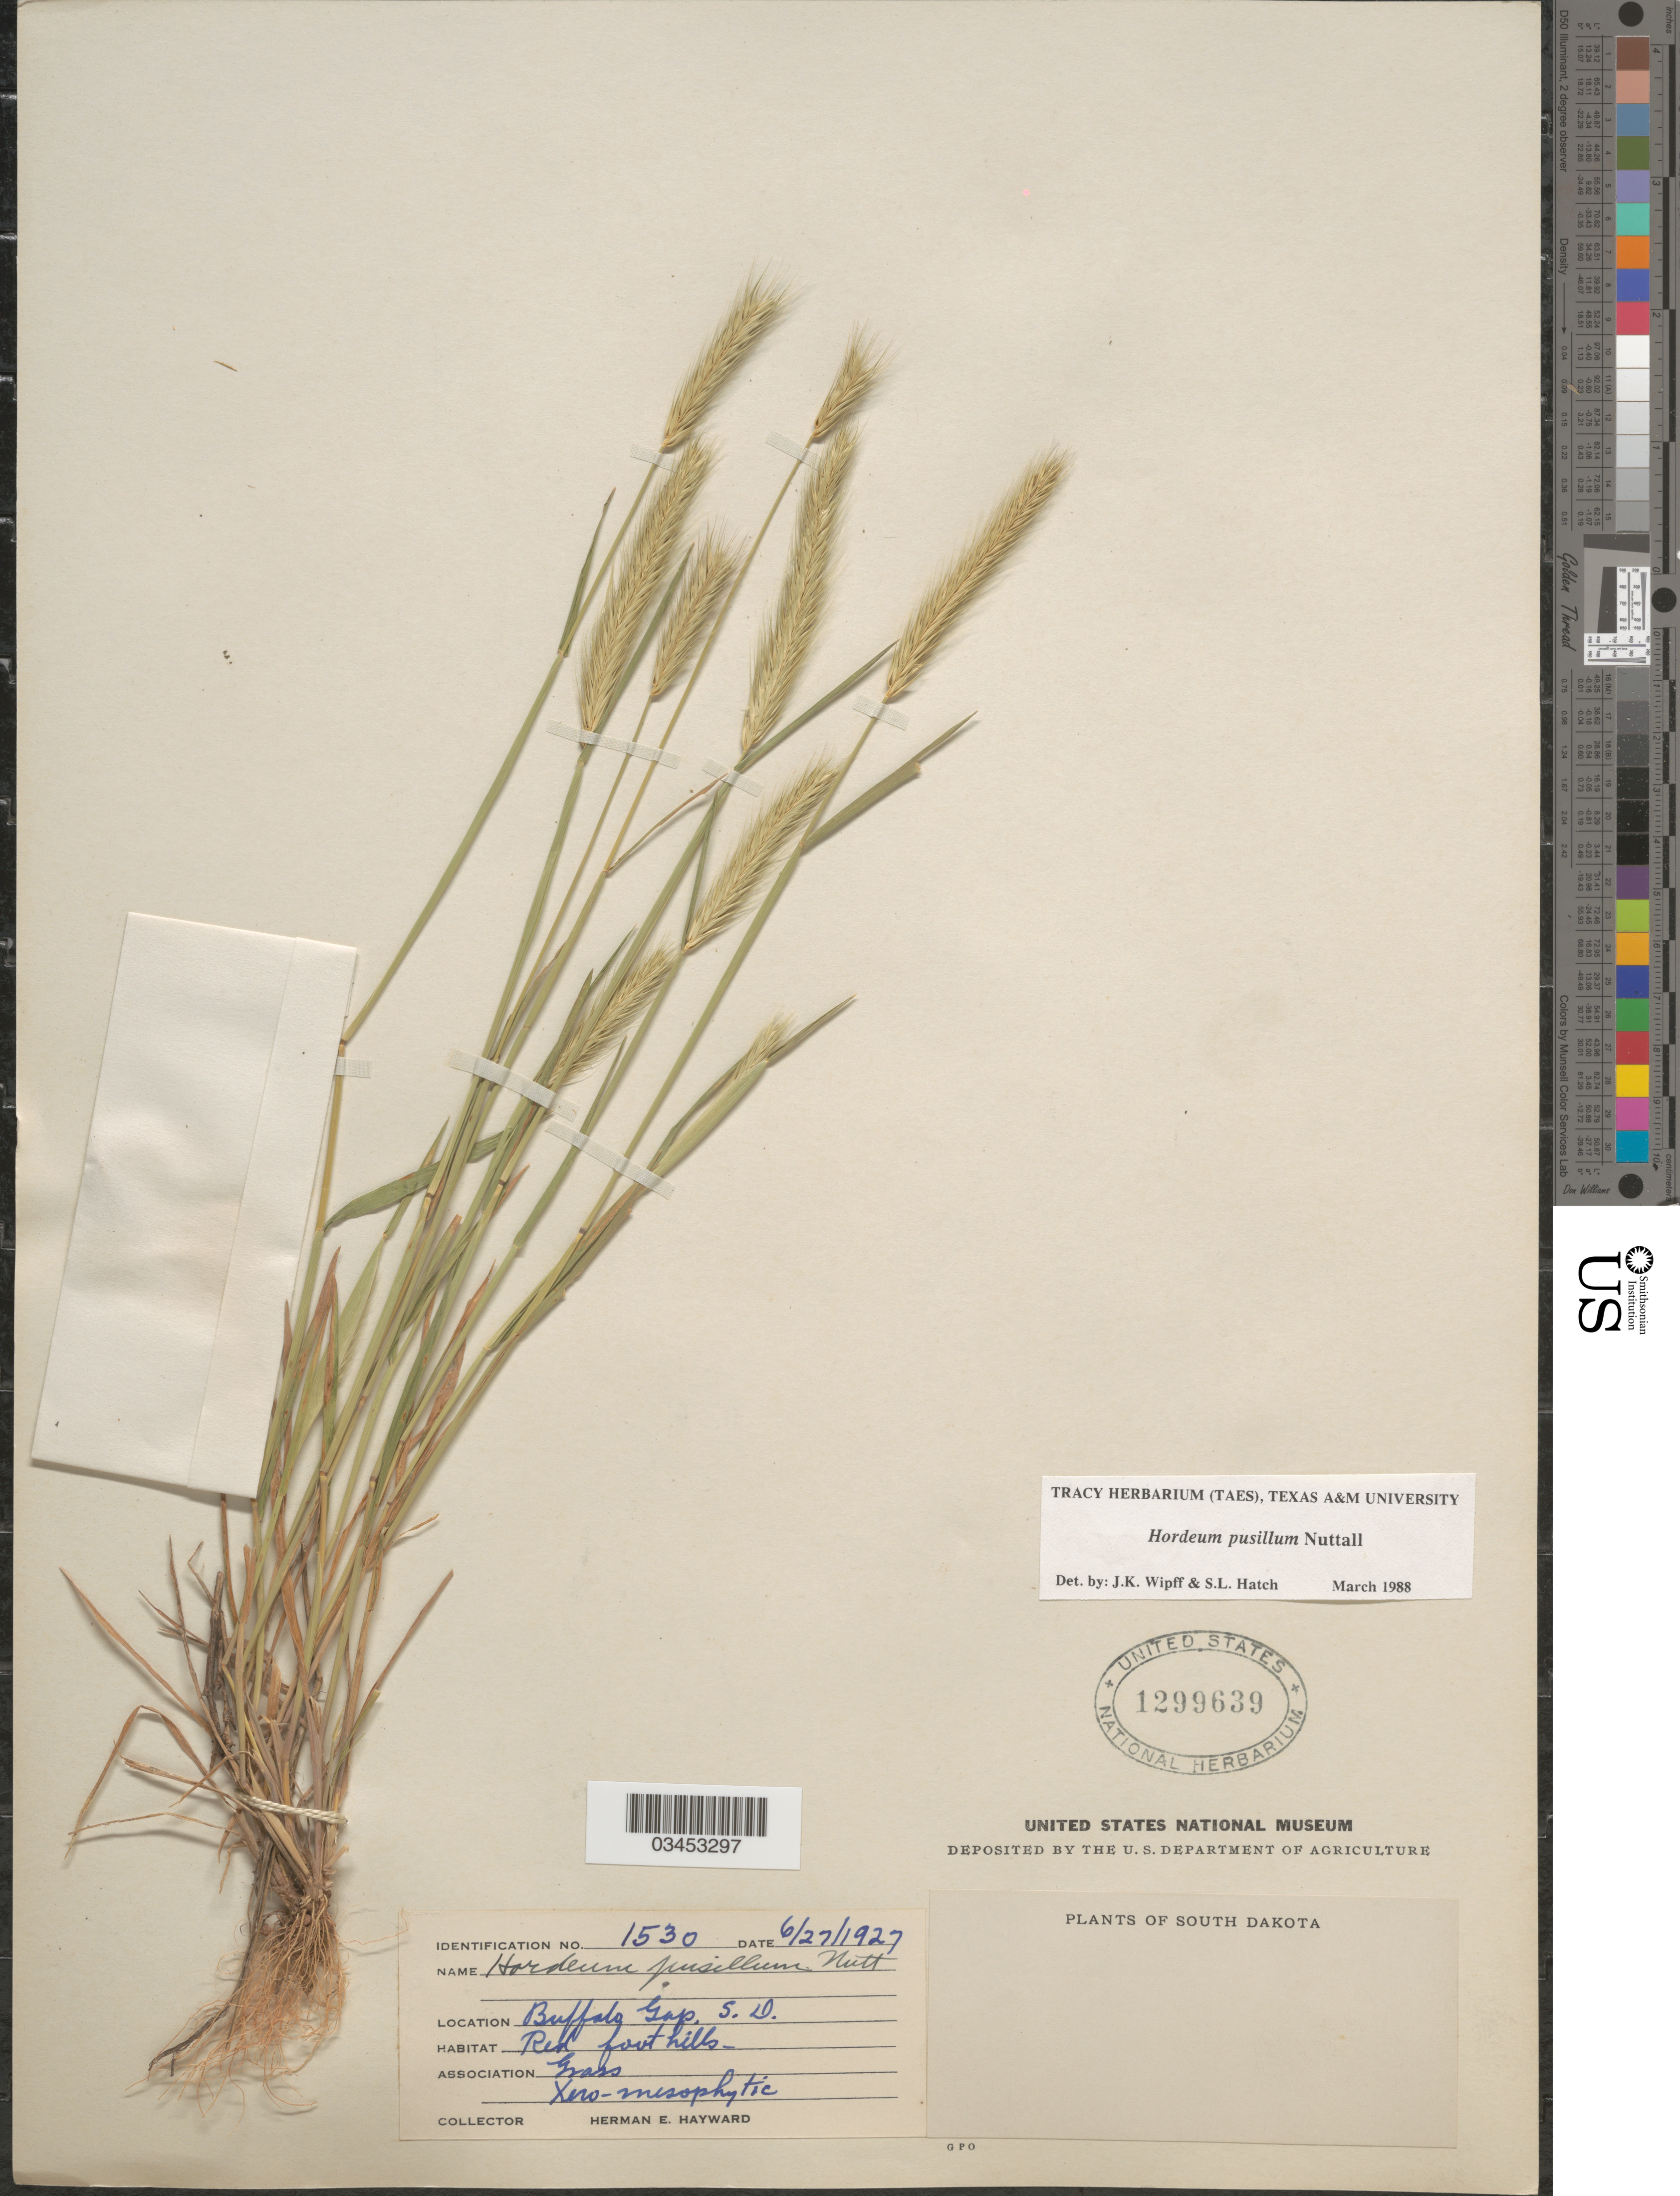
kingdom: Plantae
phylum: Tracheophyta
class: Liliopsida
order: Poales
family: Poaceae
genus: Hordeum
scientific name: Hordeum pusillum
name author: Nutt.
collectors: H. Hayward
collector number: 1530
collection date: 1927-06-27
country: United States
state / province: South Dakota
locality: Buffalo Gap. Red foothills.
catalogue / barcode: US 1299639